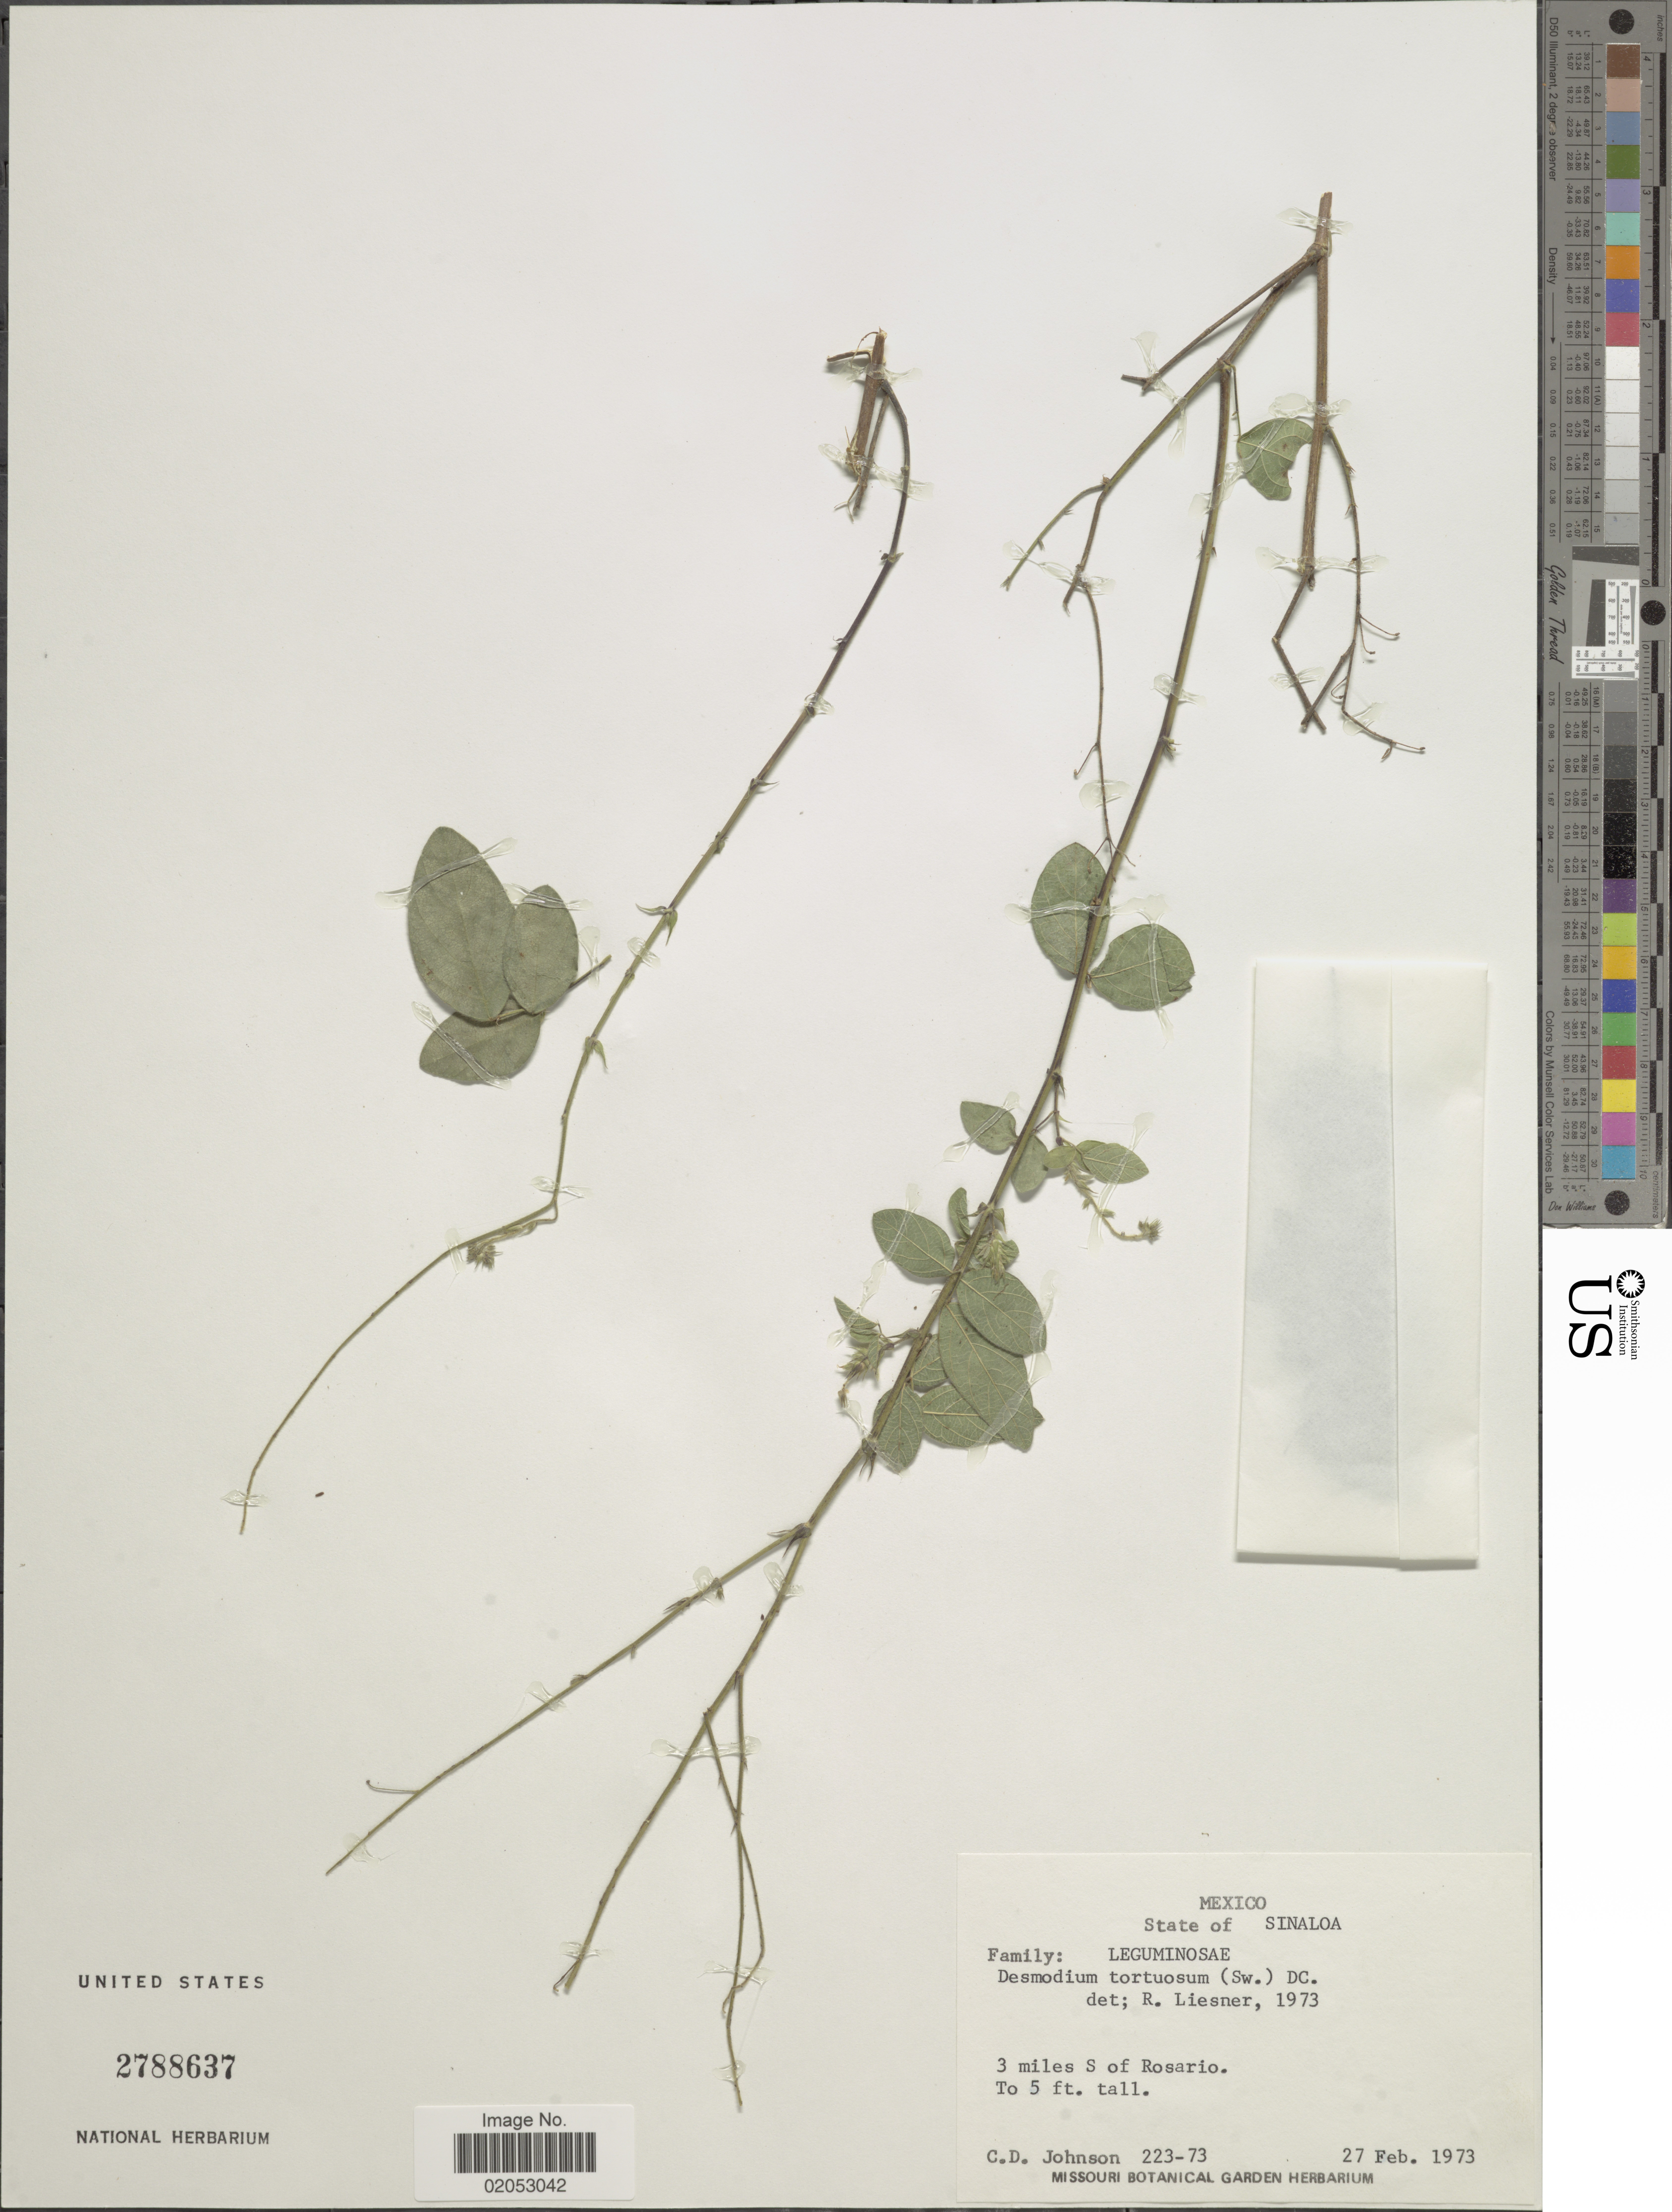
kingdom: Plantae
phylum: Tracheophyta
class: Magnoliopsida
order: Fabales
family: Fabaceae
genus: Desmodium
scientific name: Desmodium tortuosum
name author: (Sw.) DC.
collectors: C. D. Johnson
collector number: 223-73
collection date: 1973-02-27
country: Mexico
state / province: Sinaloa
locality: State of Sinaloa. 3 miles S of Rosario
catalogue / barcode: US 2788637